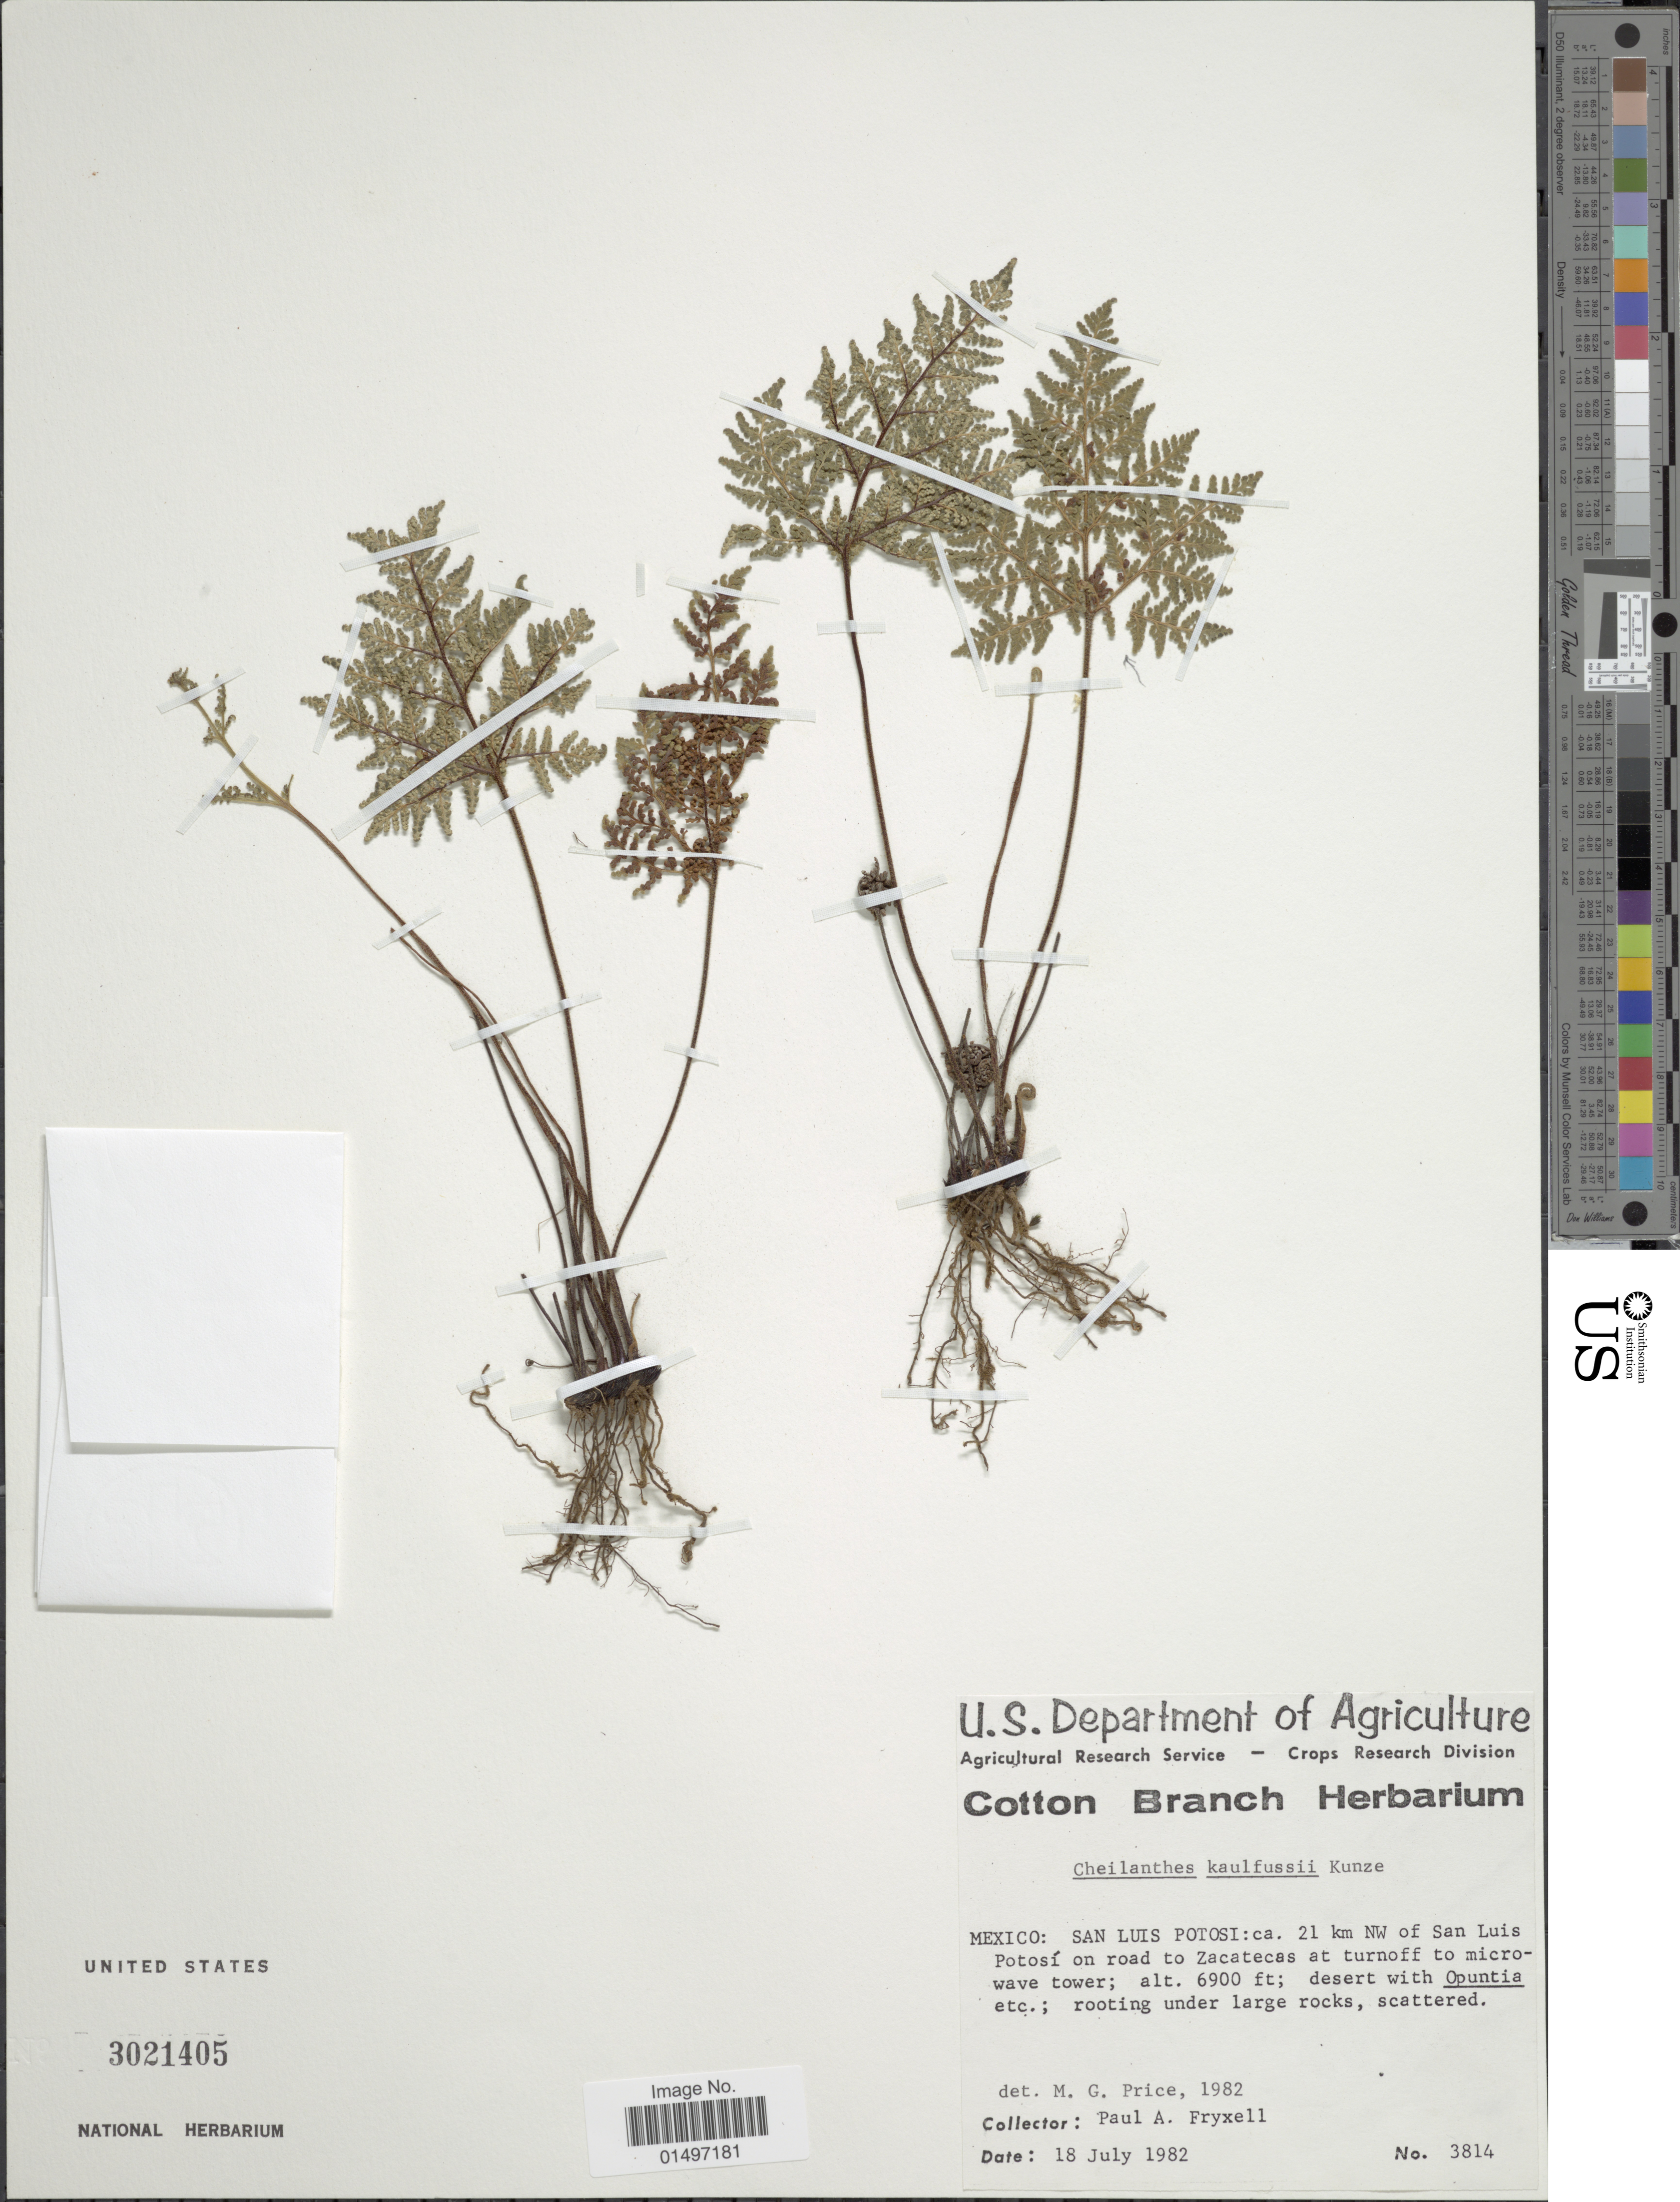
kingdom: Plantae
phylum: Tracheophyta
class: Polypodiopsida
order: Polypodiales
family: Pteridaceae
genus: Gaga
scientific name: Gaga kaulfussii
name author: (Kunze) Fay W. Li & Windham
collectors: P. A. Fryxell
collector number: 3814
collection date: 1982-07-18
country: Mexico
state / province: San Luis Potosí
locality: Mexico, ca. 21 km NW of San Luis Potosi on road to Zacatecas at turnoff to microwave tower, desert with Opuntia etc.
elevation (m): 2103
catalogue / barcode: US 3021405